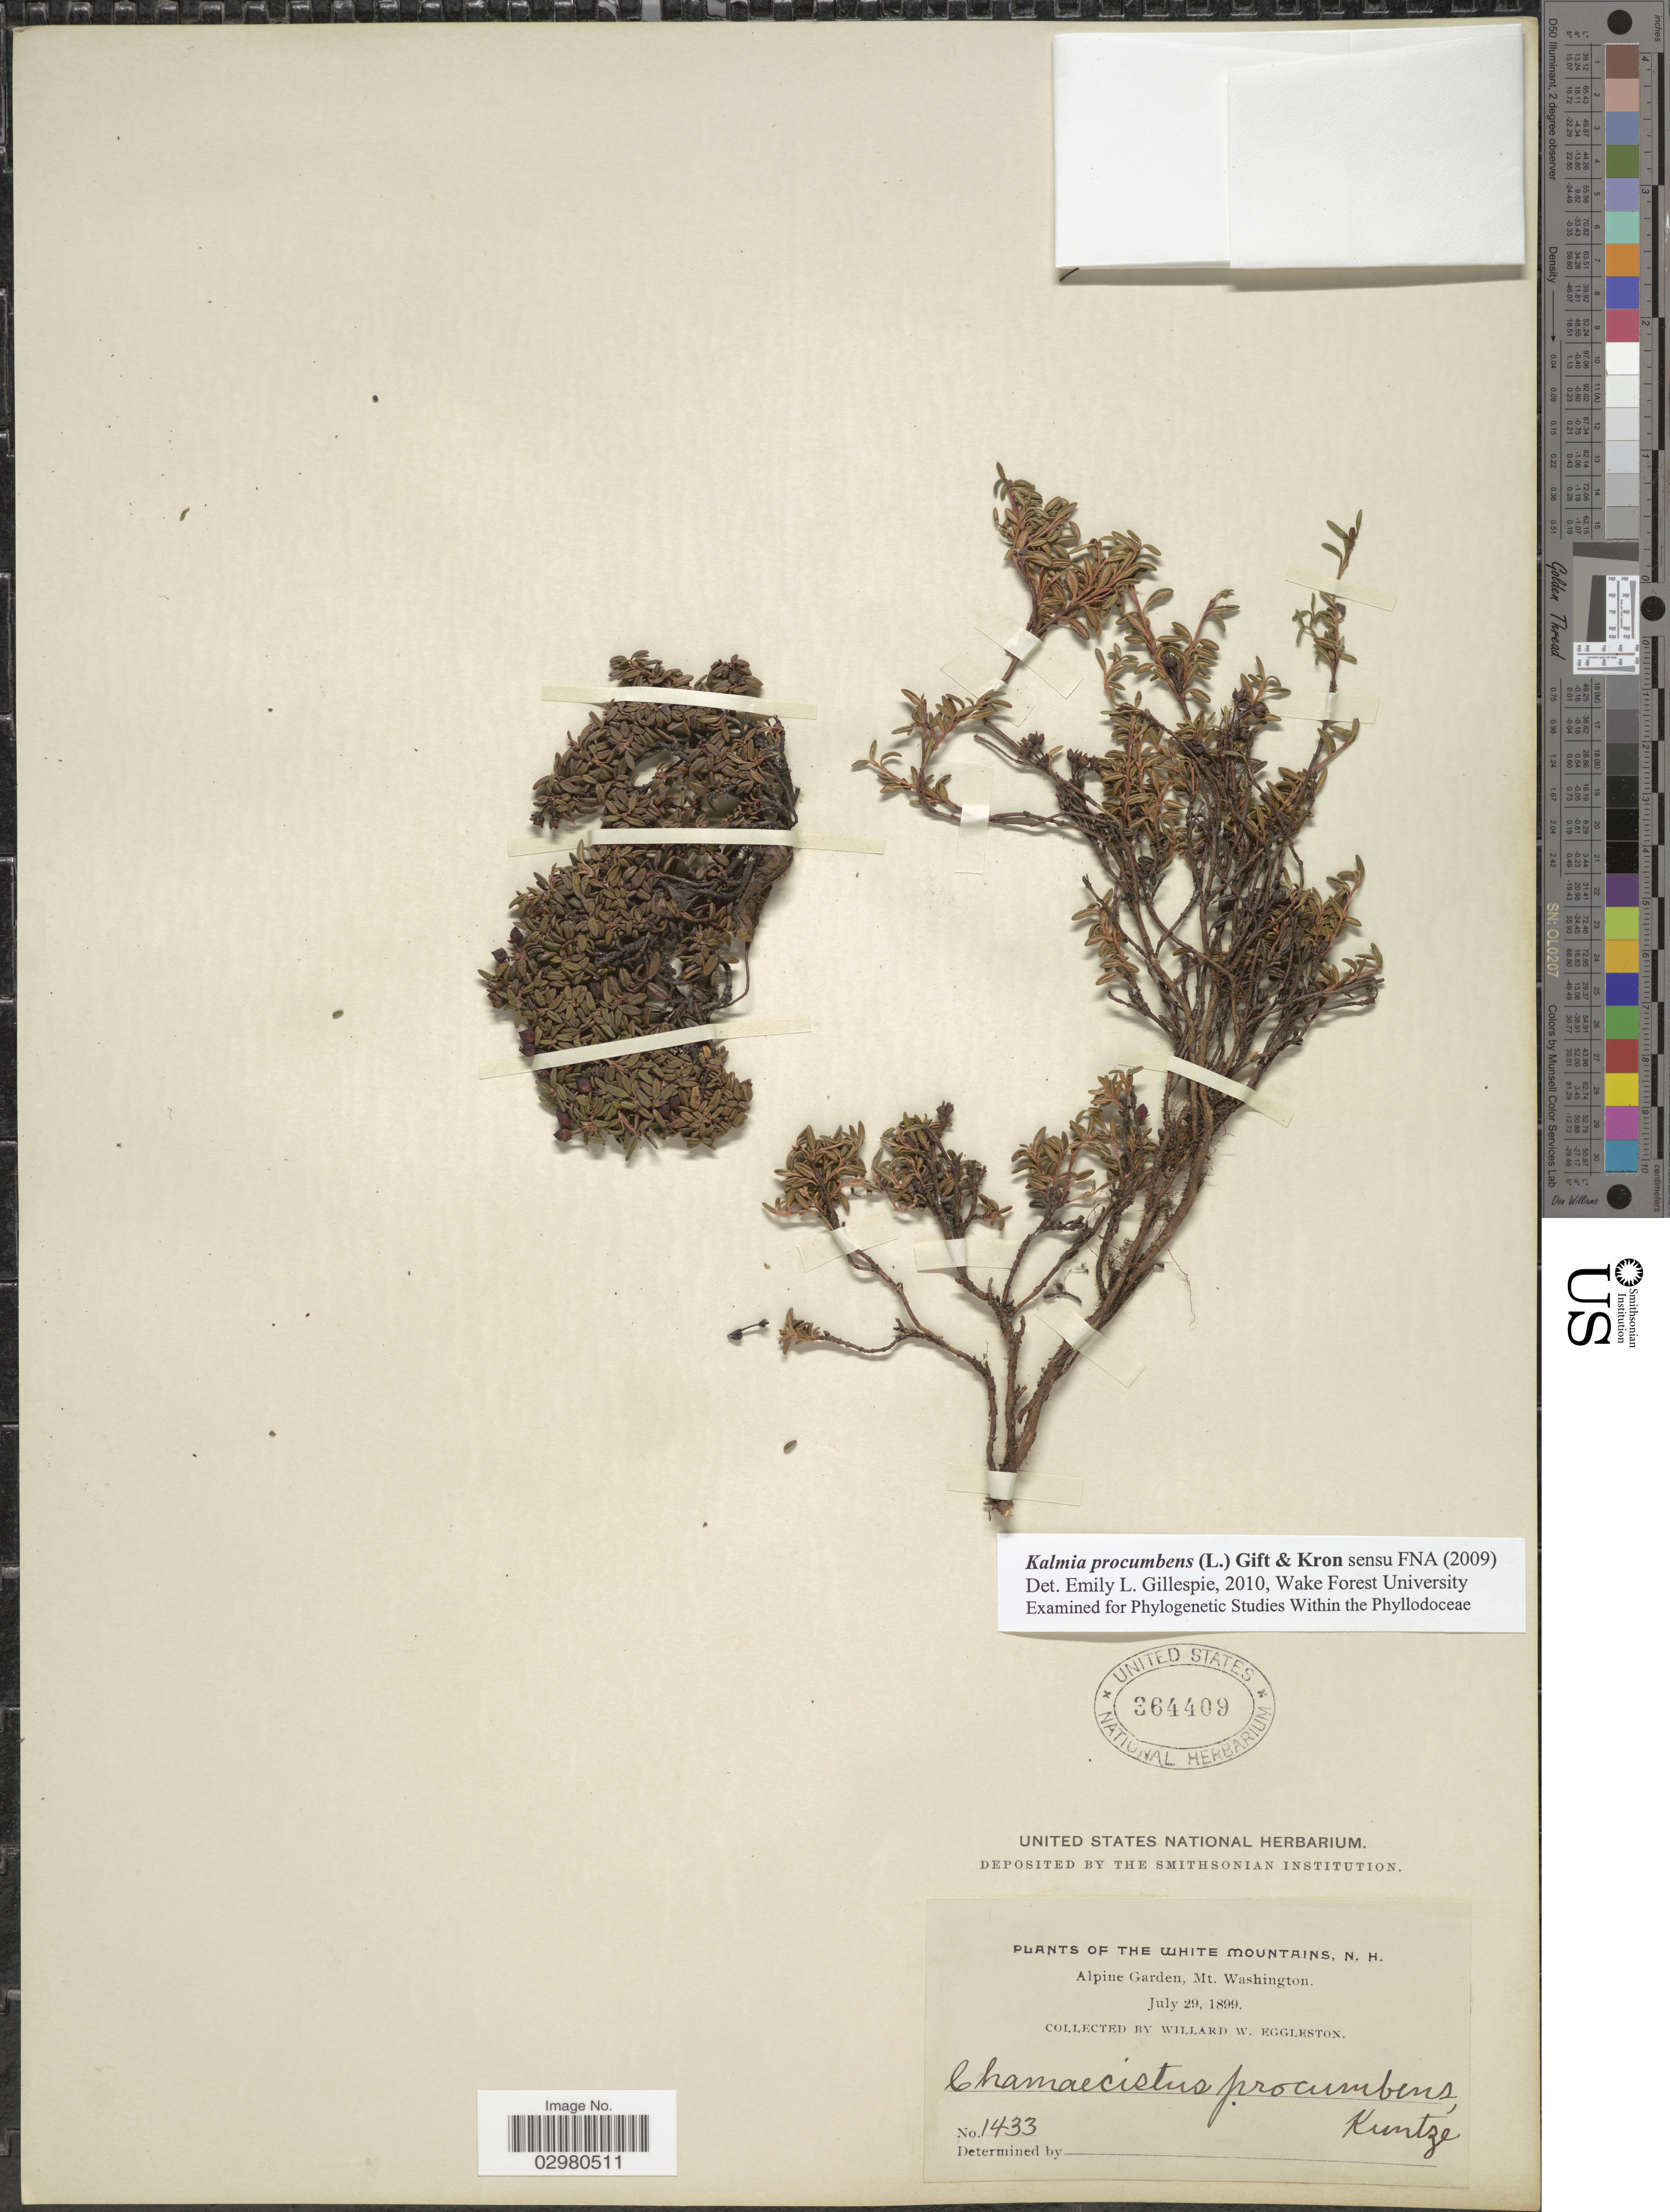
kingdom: Plantae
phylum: Tracheophyta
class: Magnoliopsida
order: Ericales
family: Ericaceae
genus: Loiseleuria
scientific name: Loiseleuria procumbens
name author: (L.) Desv.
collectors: W. W. Eggleston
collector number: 1433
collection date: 1899-07-29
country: United States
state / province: New Hampshire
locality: White Mountains, N. H. Alpine Garden, Mt. Washington.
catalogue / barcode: US 364409